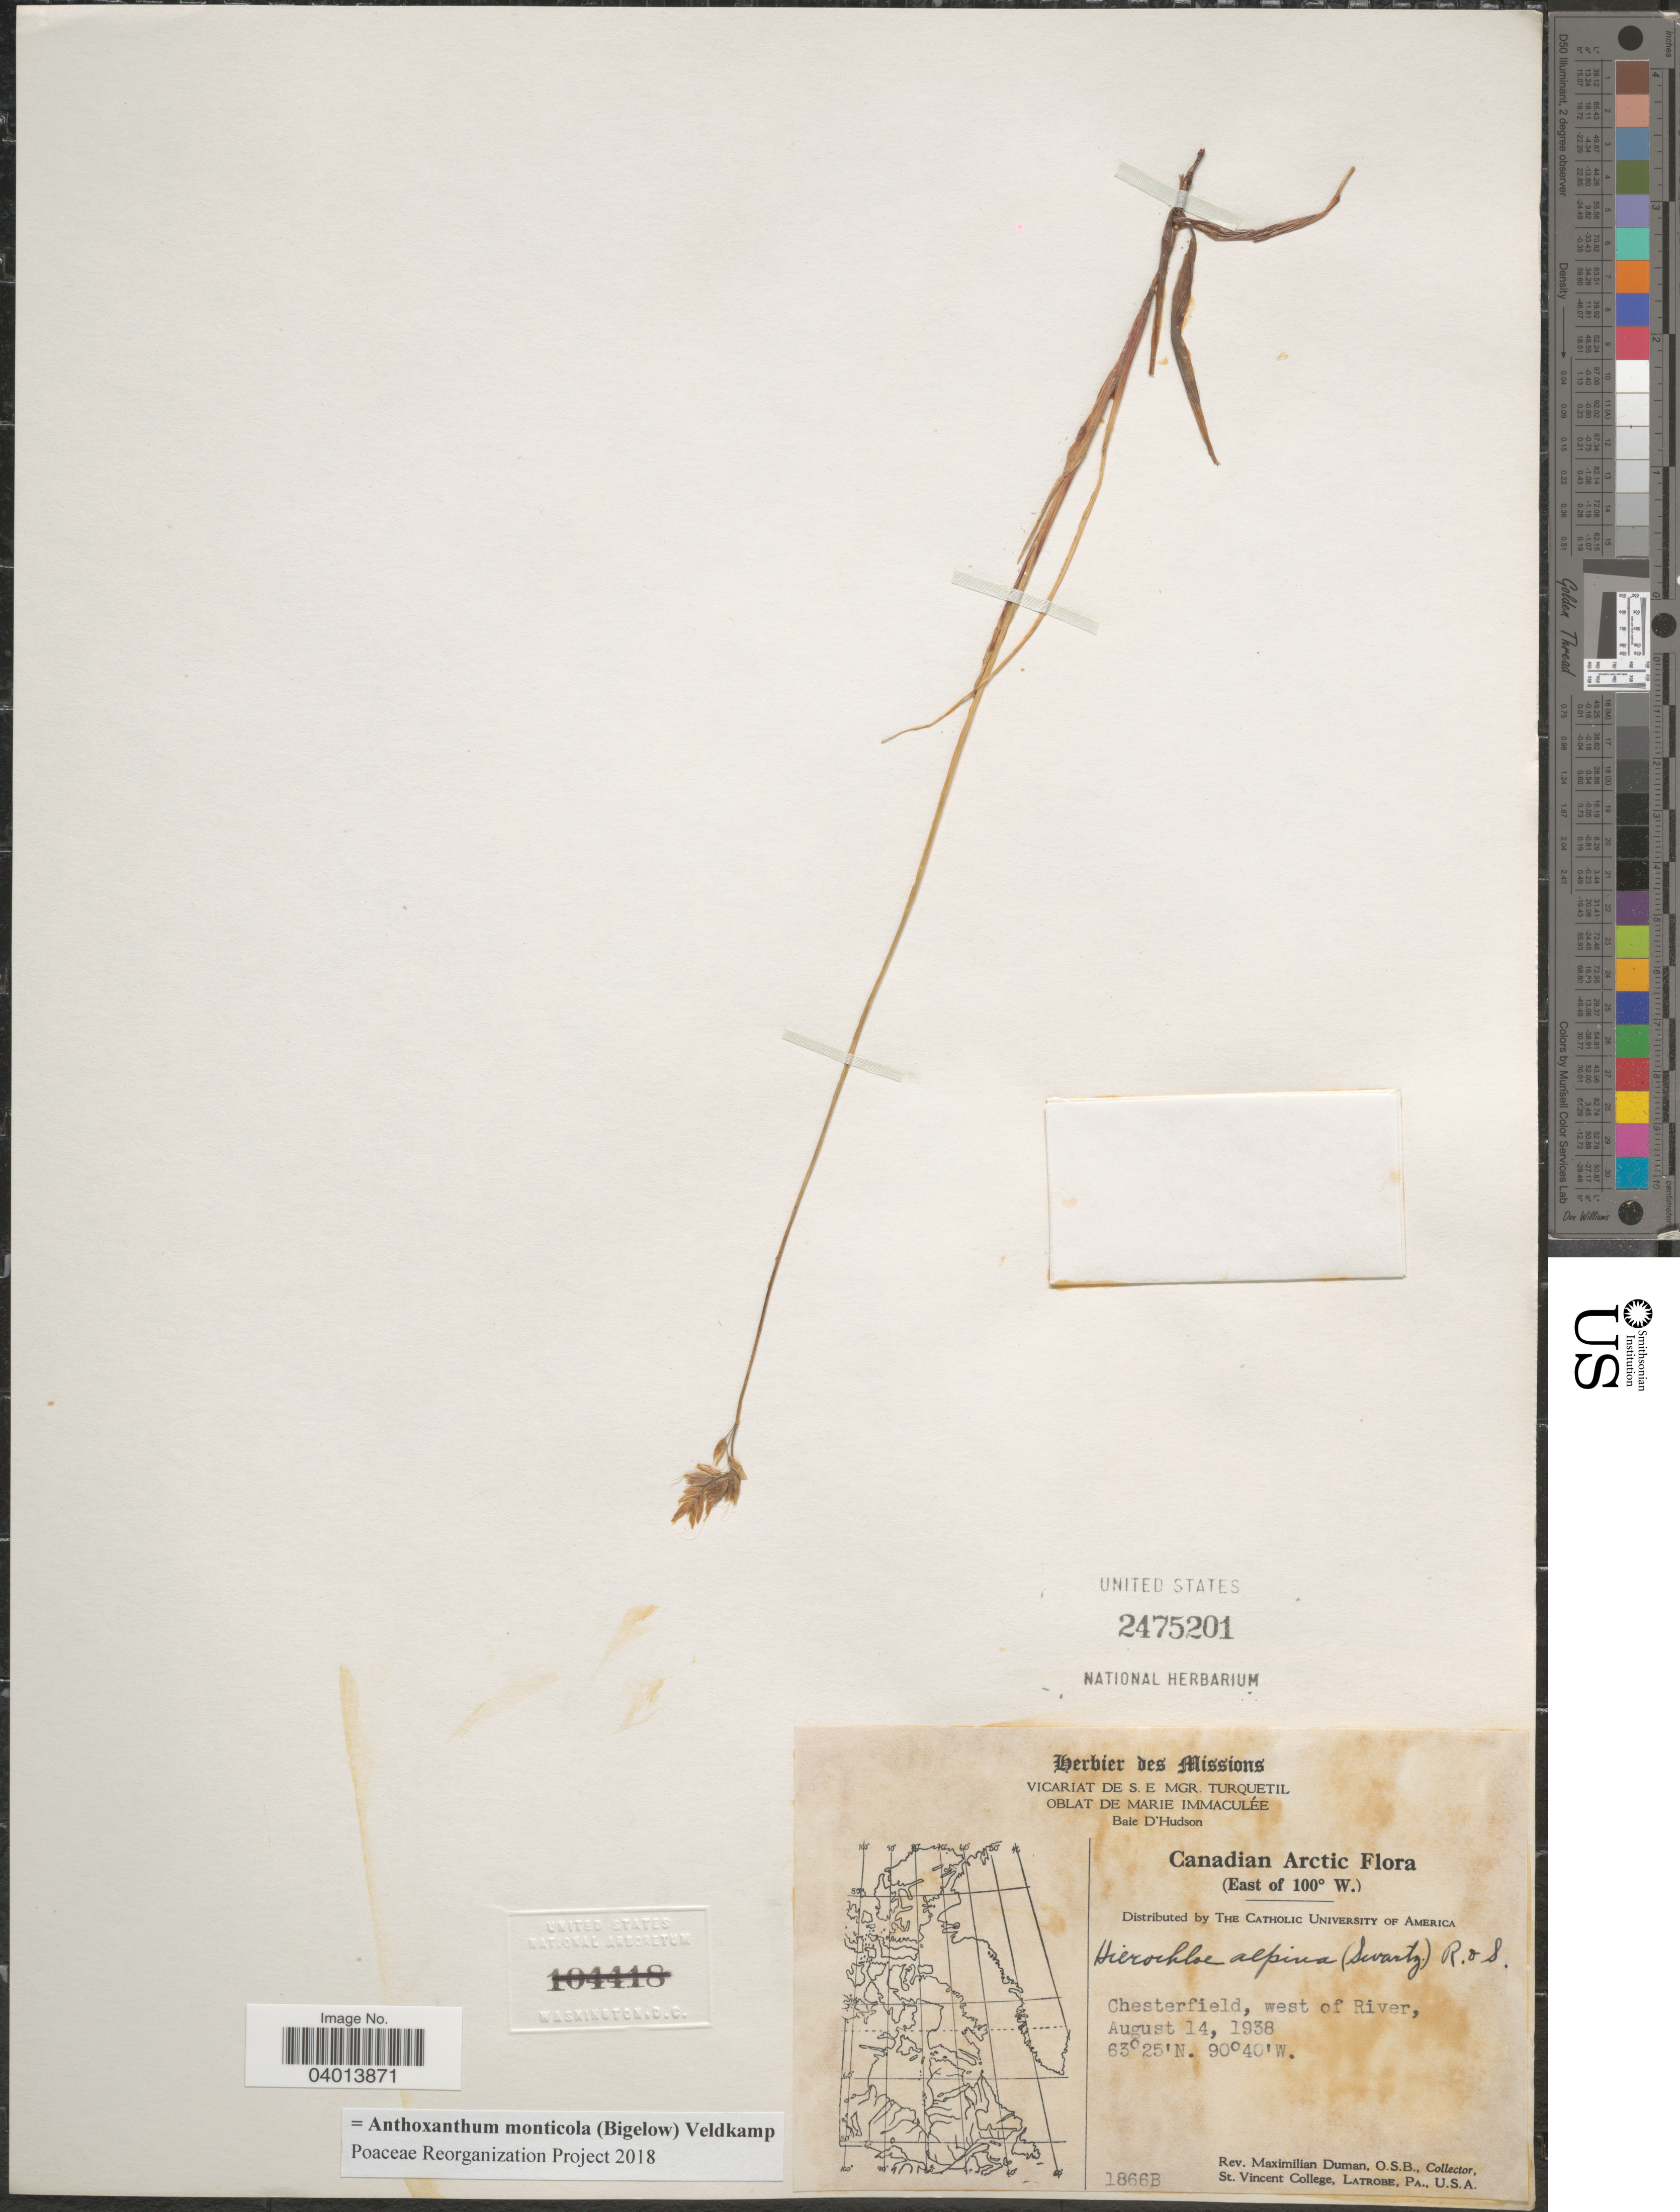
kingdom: Plantae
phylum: Tracheophyta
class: Liliopsida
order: Poales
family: Poaceae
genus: Anthoxanthum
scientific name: Anthoxanthum monticola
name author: (Bigelow) Veldkamp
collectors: M. Duman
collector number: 1866B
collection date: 1938-08-14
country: Canada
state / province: Nunavut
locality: Canadian Arctic. Chesterfield, west of River.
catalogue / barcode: US 2475201